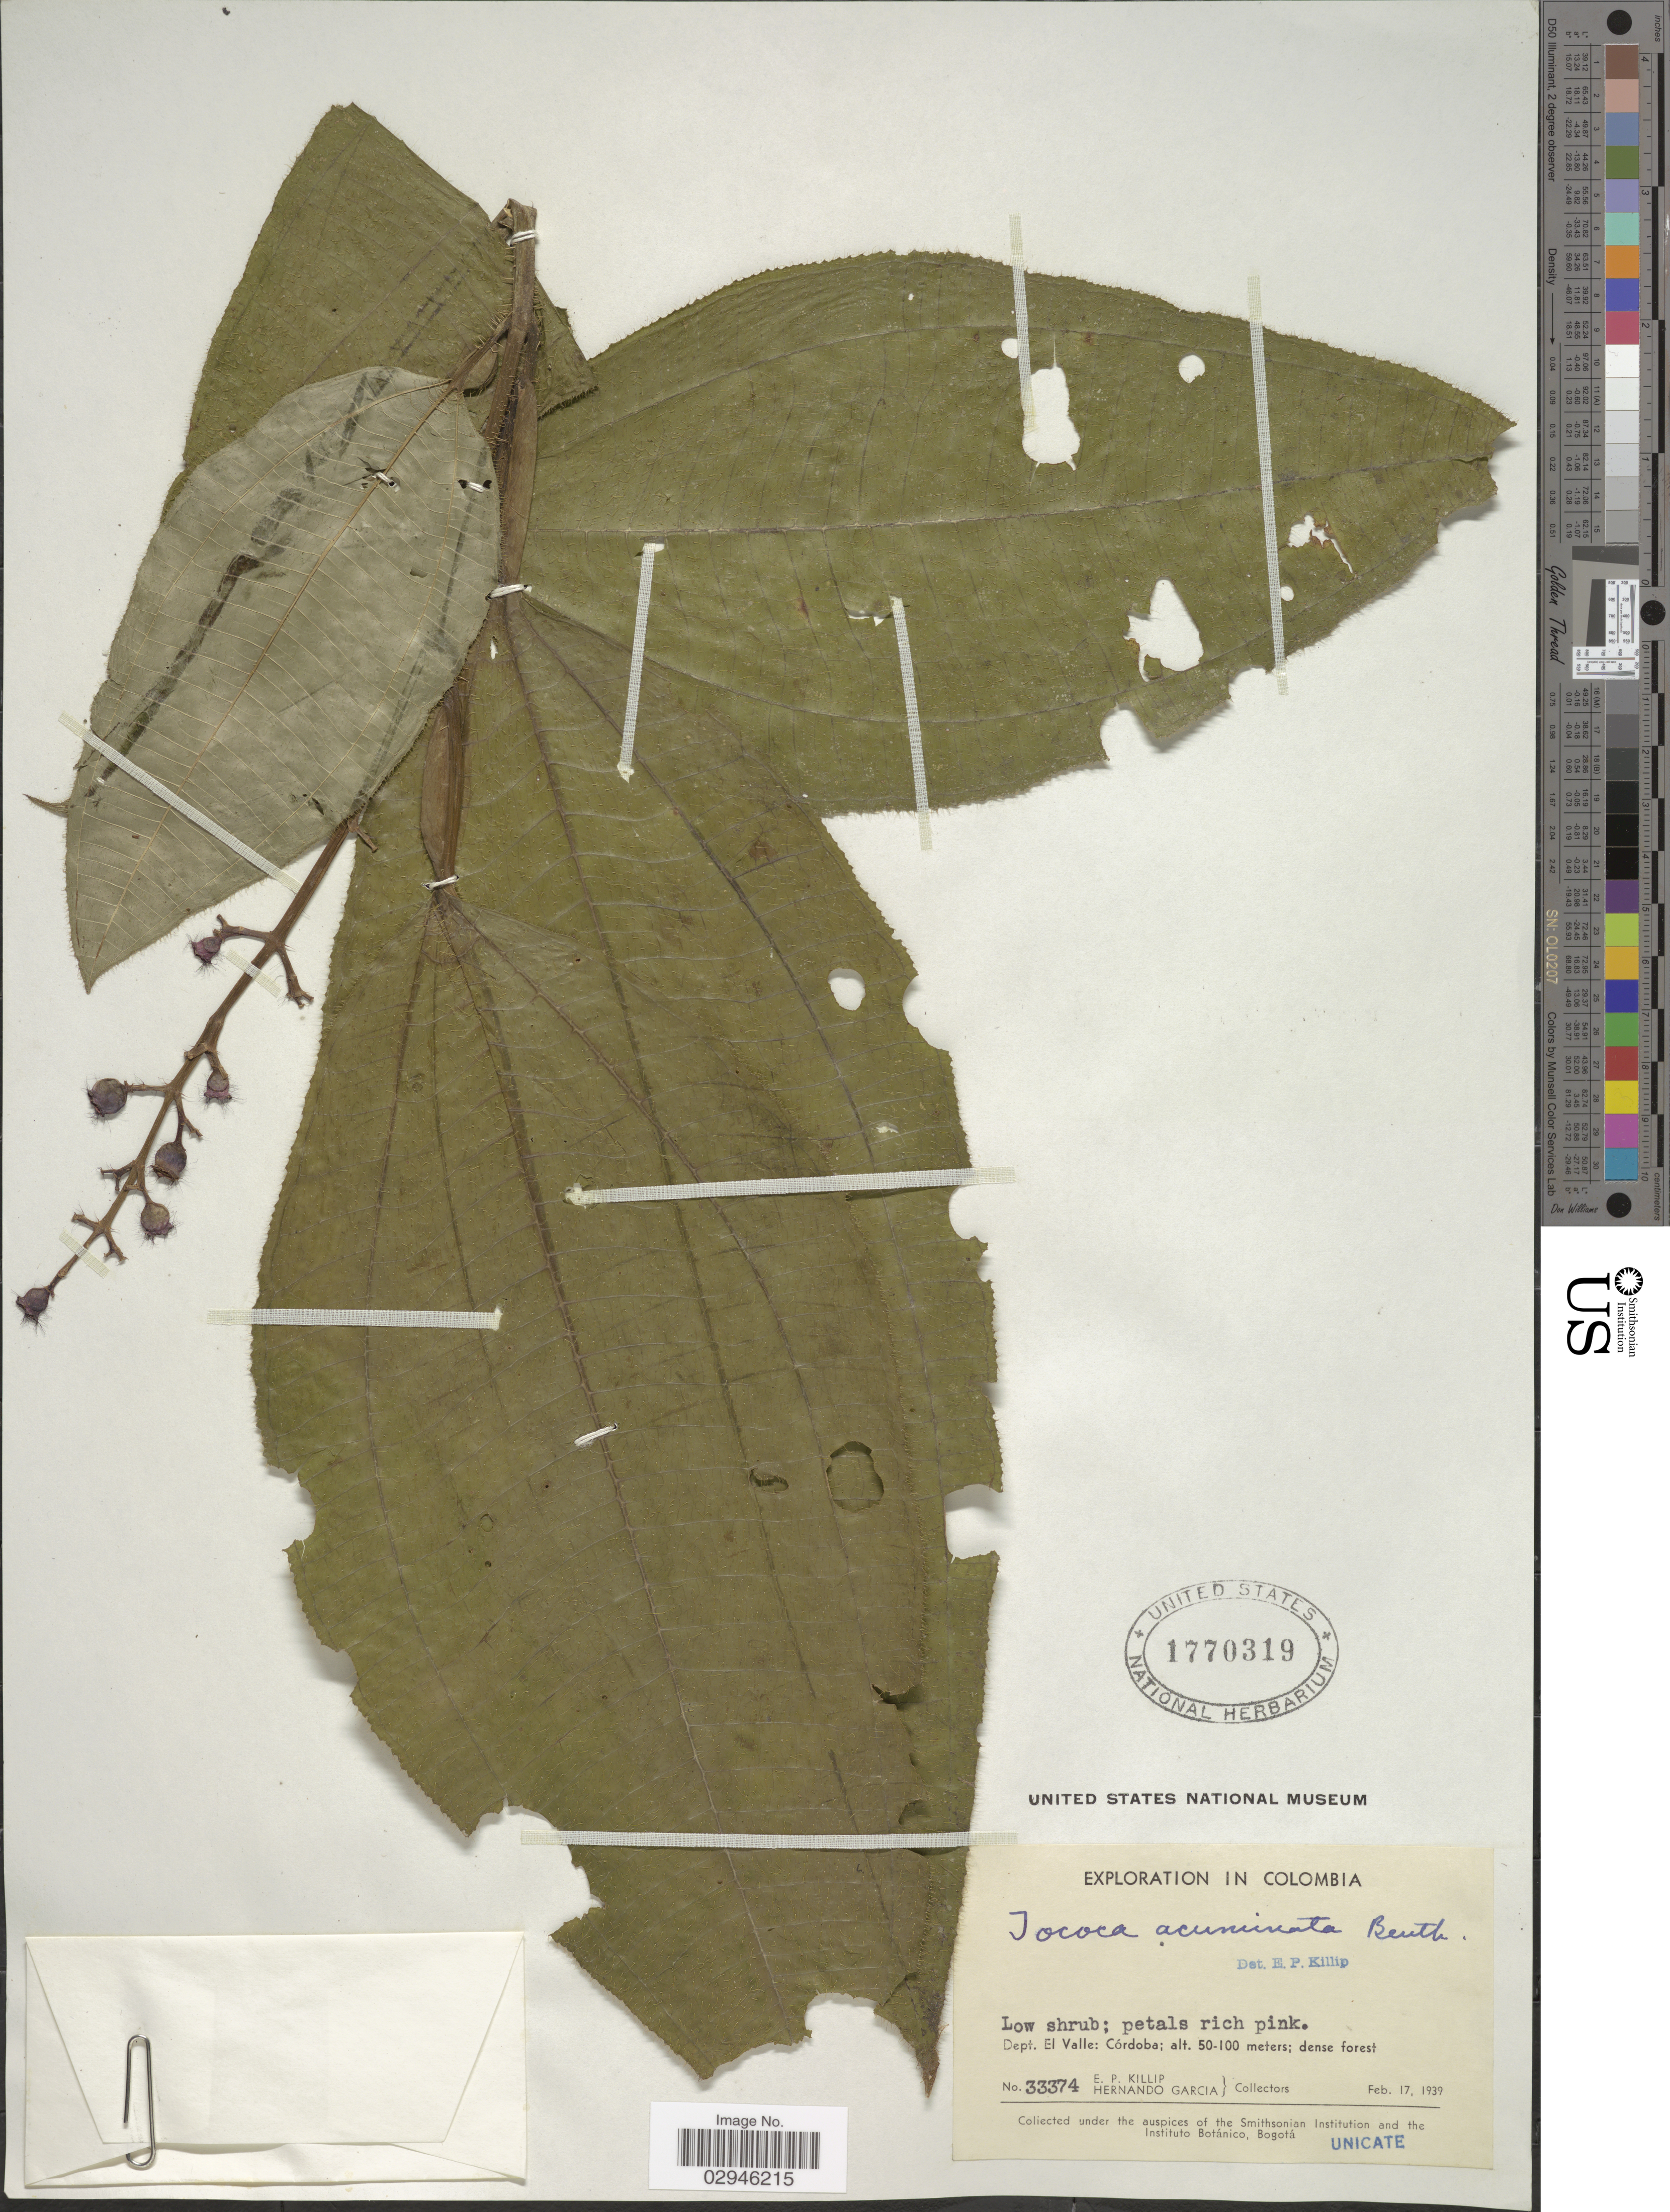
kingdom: Plantae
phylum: Tracheophyta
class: Magnoliopsida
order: Myrtales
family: Melastomataceae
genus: Tococa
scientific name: Tococa acuminata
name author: Benth.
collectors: E. P. Killip & H. Garcia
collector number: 33374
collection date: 1939-02-17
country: Colombia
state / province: Valle del Cauca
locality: Dept. El Valle: Córdoba.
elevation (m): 50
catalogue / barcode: US 1770319